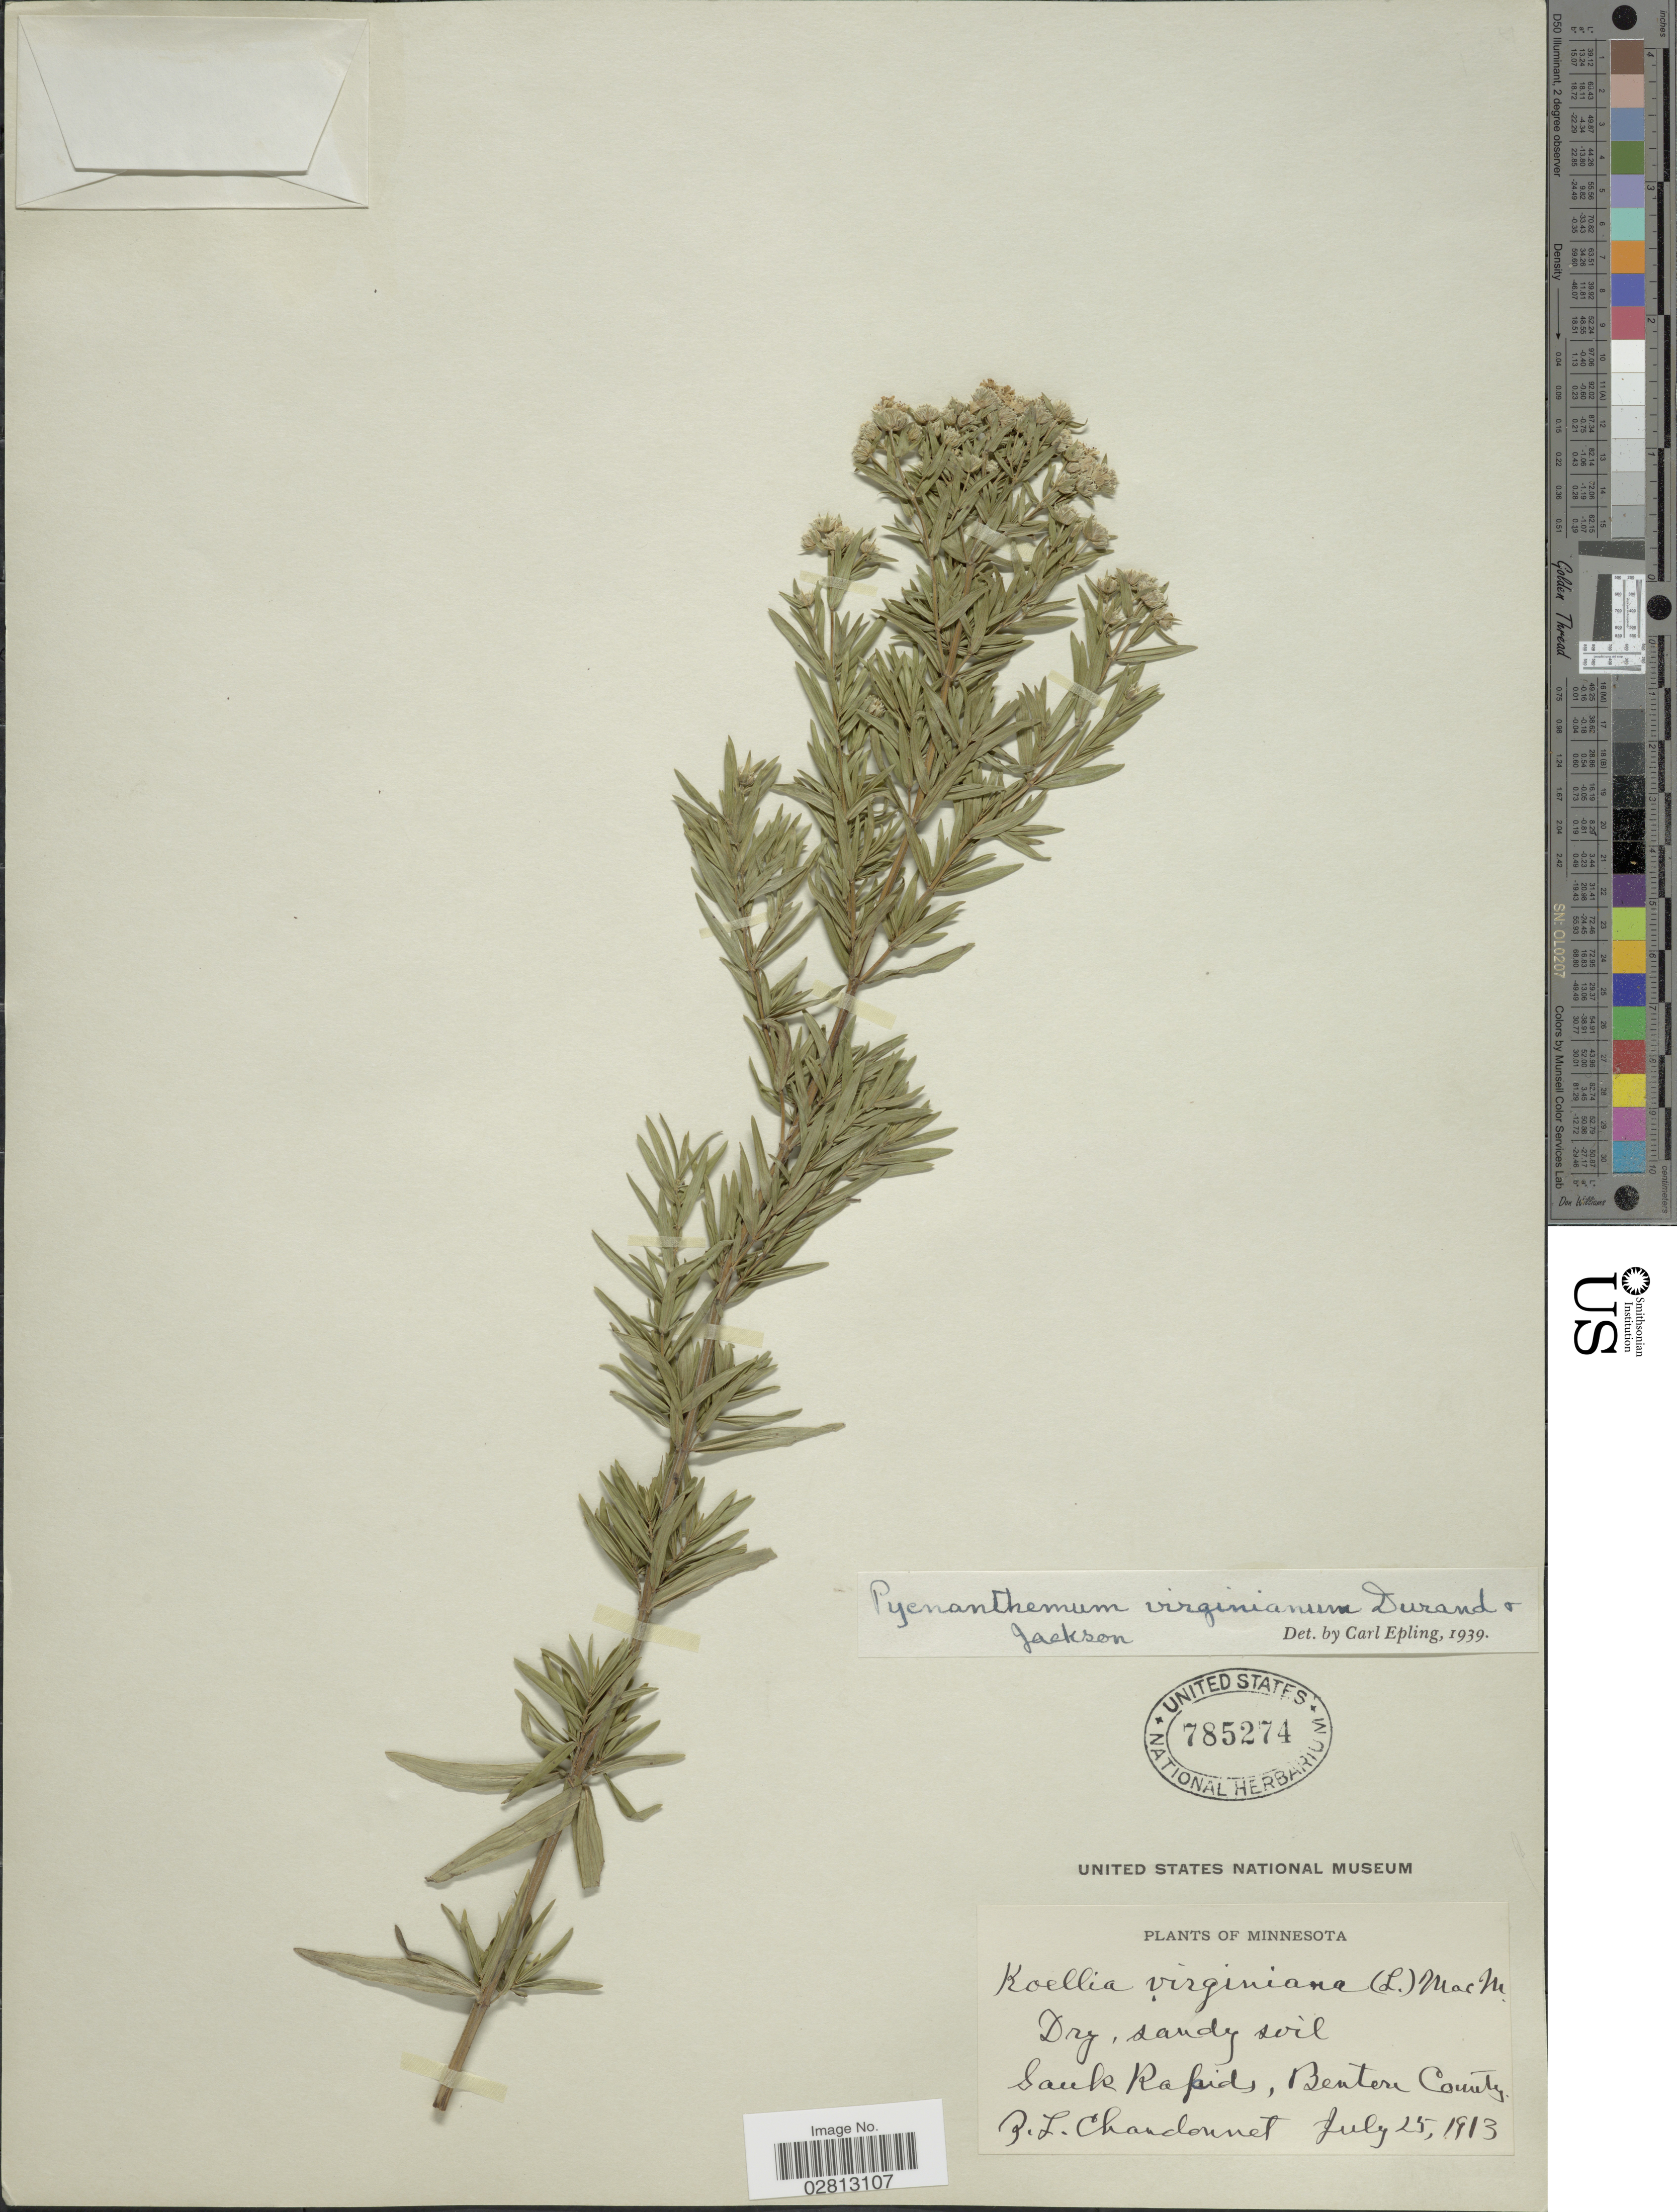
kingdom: Plantae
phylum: Tracheophyta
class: Magnoliopsida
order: Lamiales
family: Lamiaceae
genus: Pycnanthemum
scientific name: Pycnanthemum virginianum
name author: (L.) Durand & B.D. Jacks. ex B.L. Rob. & Fernald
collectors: Z. Chandonnet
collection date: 1913-07-25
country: United States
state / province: Minnesota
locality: Sauk Rapids, Benton County.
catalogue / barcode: US 785274